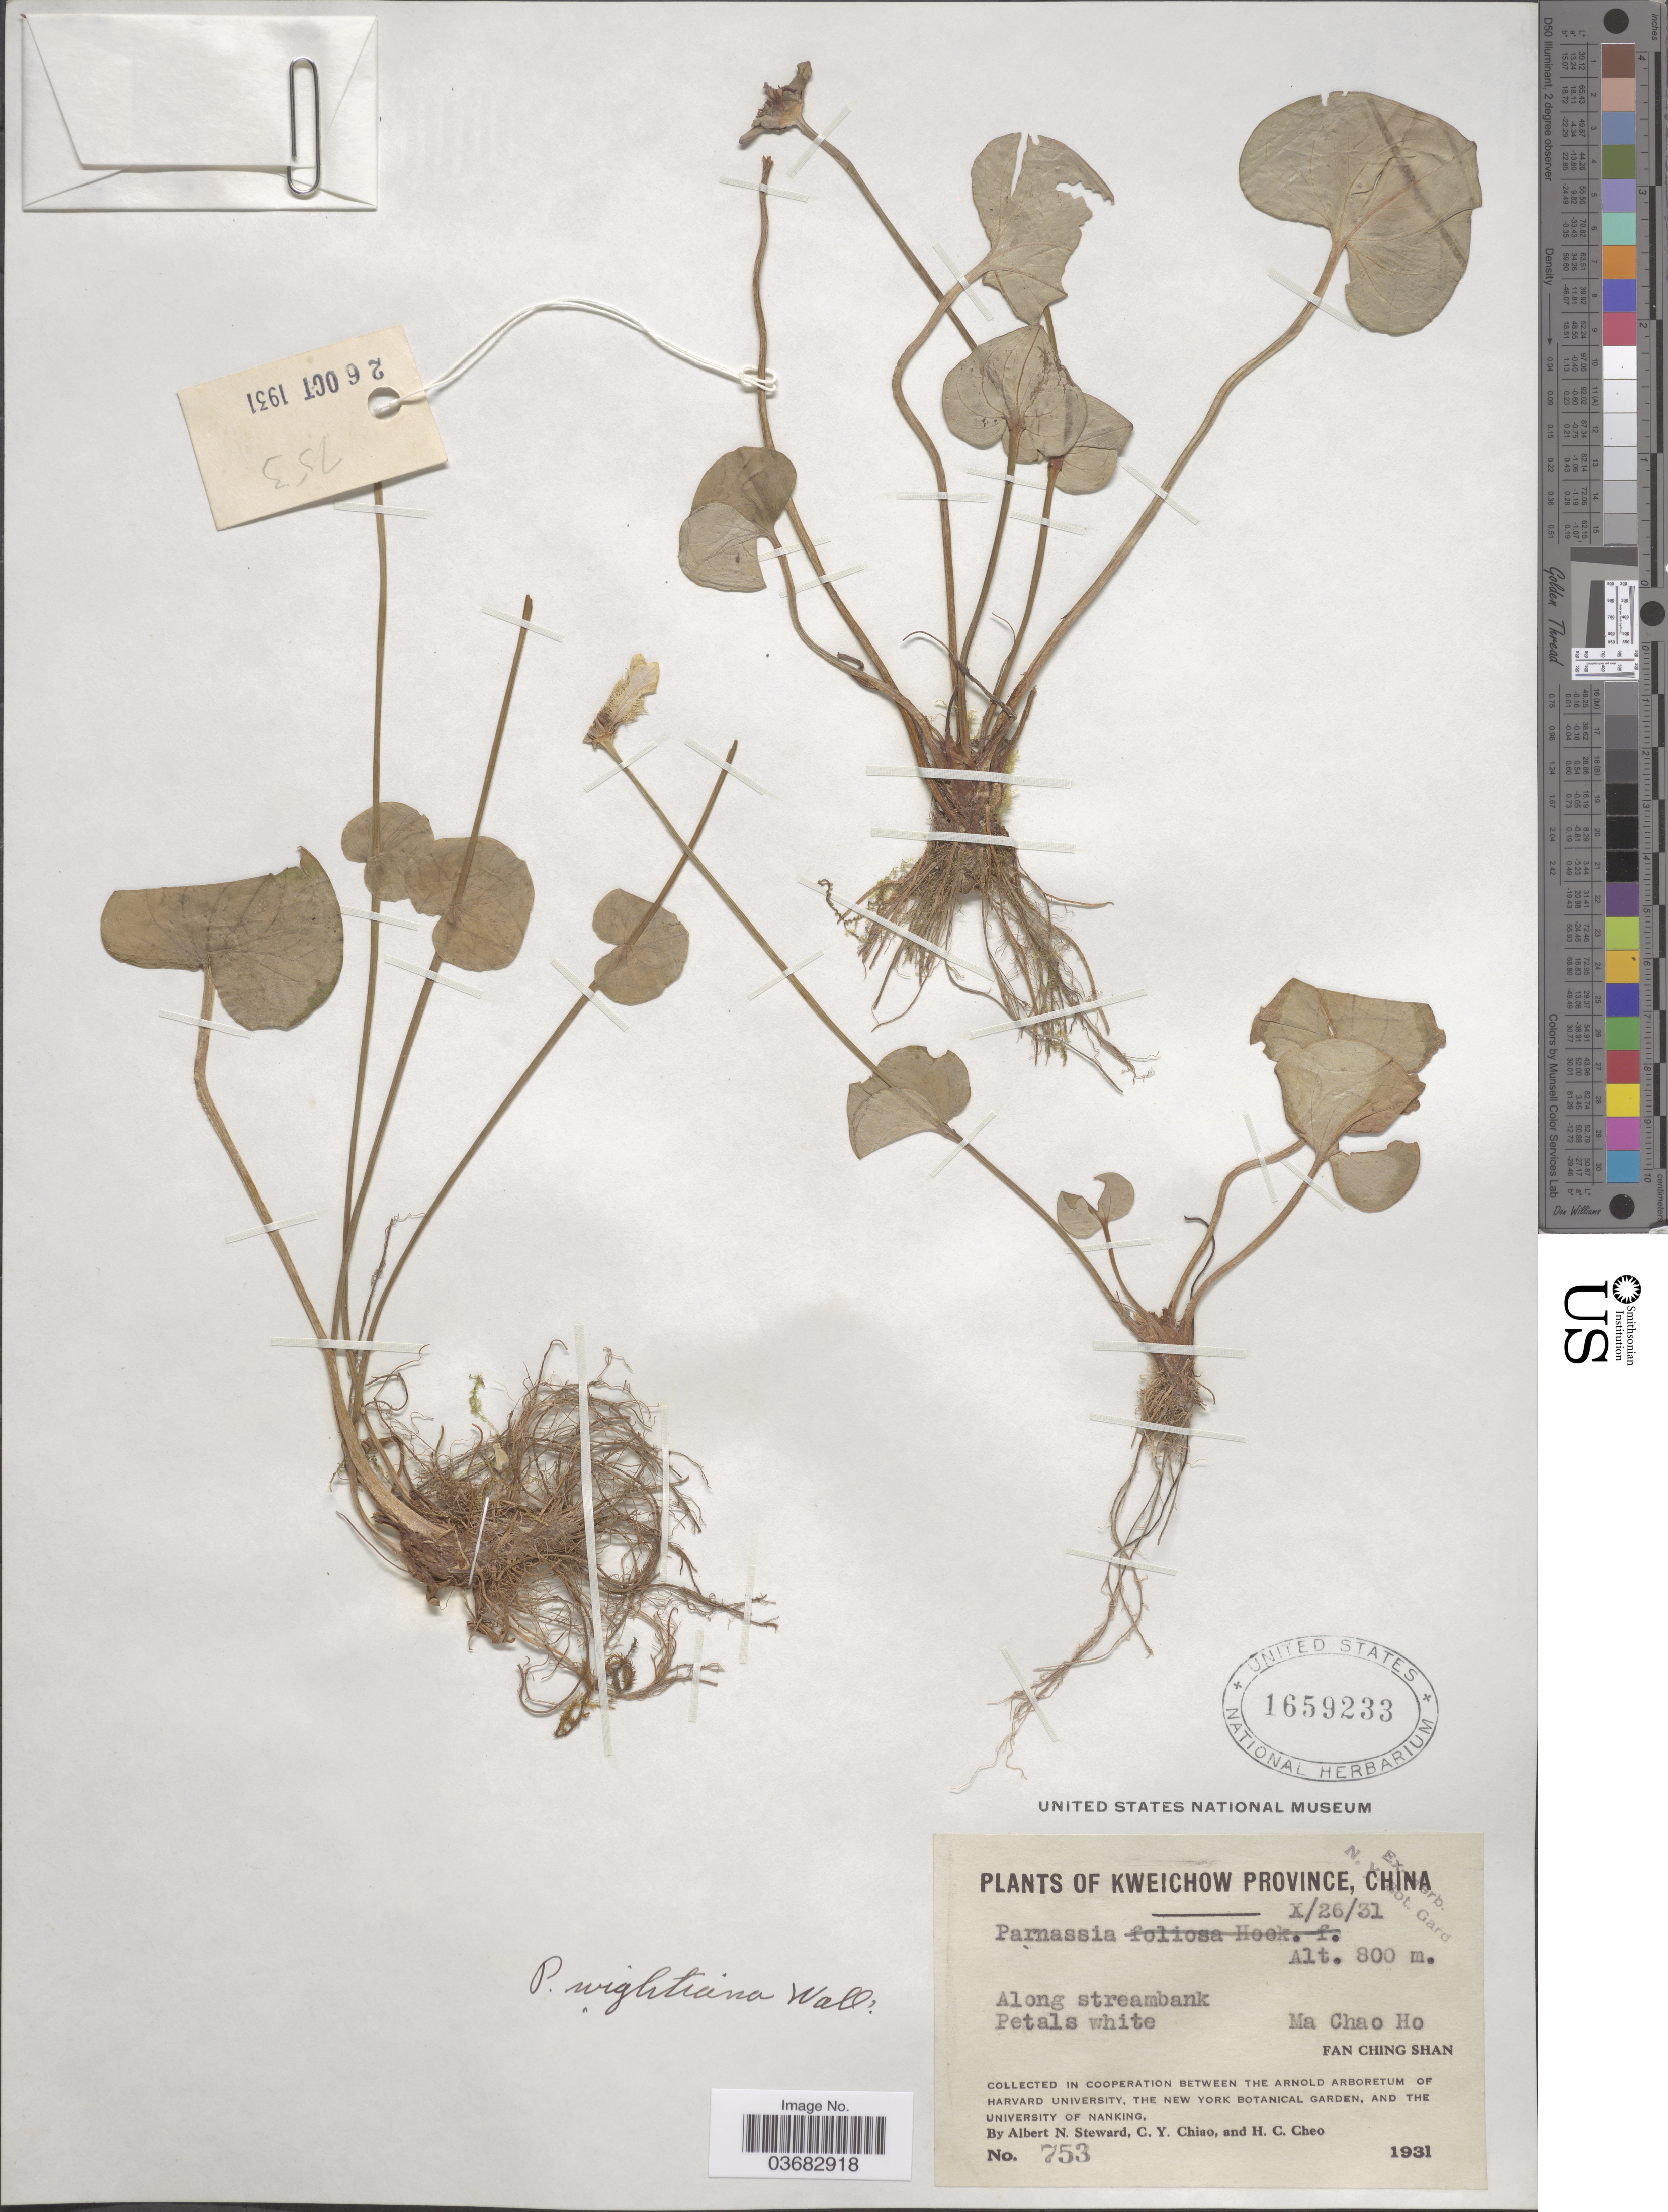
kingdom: Plantae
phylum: Tracheophyta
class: Magnoliopsida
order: Celastrales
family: Parnassiaceae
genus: Parnassia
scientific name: Parnassia wightiana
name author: Wall. ex Wight & Arn.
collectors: A. N. Steward, C. Y. Chiao & H. Cheo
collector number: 753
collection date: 1931-10-26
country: China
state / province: Guizhou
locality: Kweichow Province. Ma Chao Ho. Fan Ching Shan.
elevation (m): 800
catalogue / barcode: US 1659233